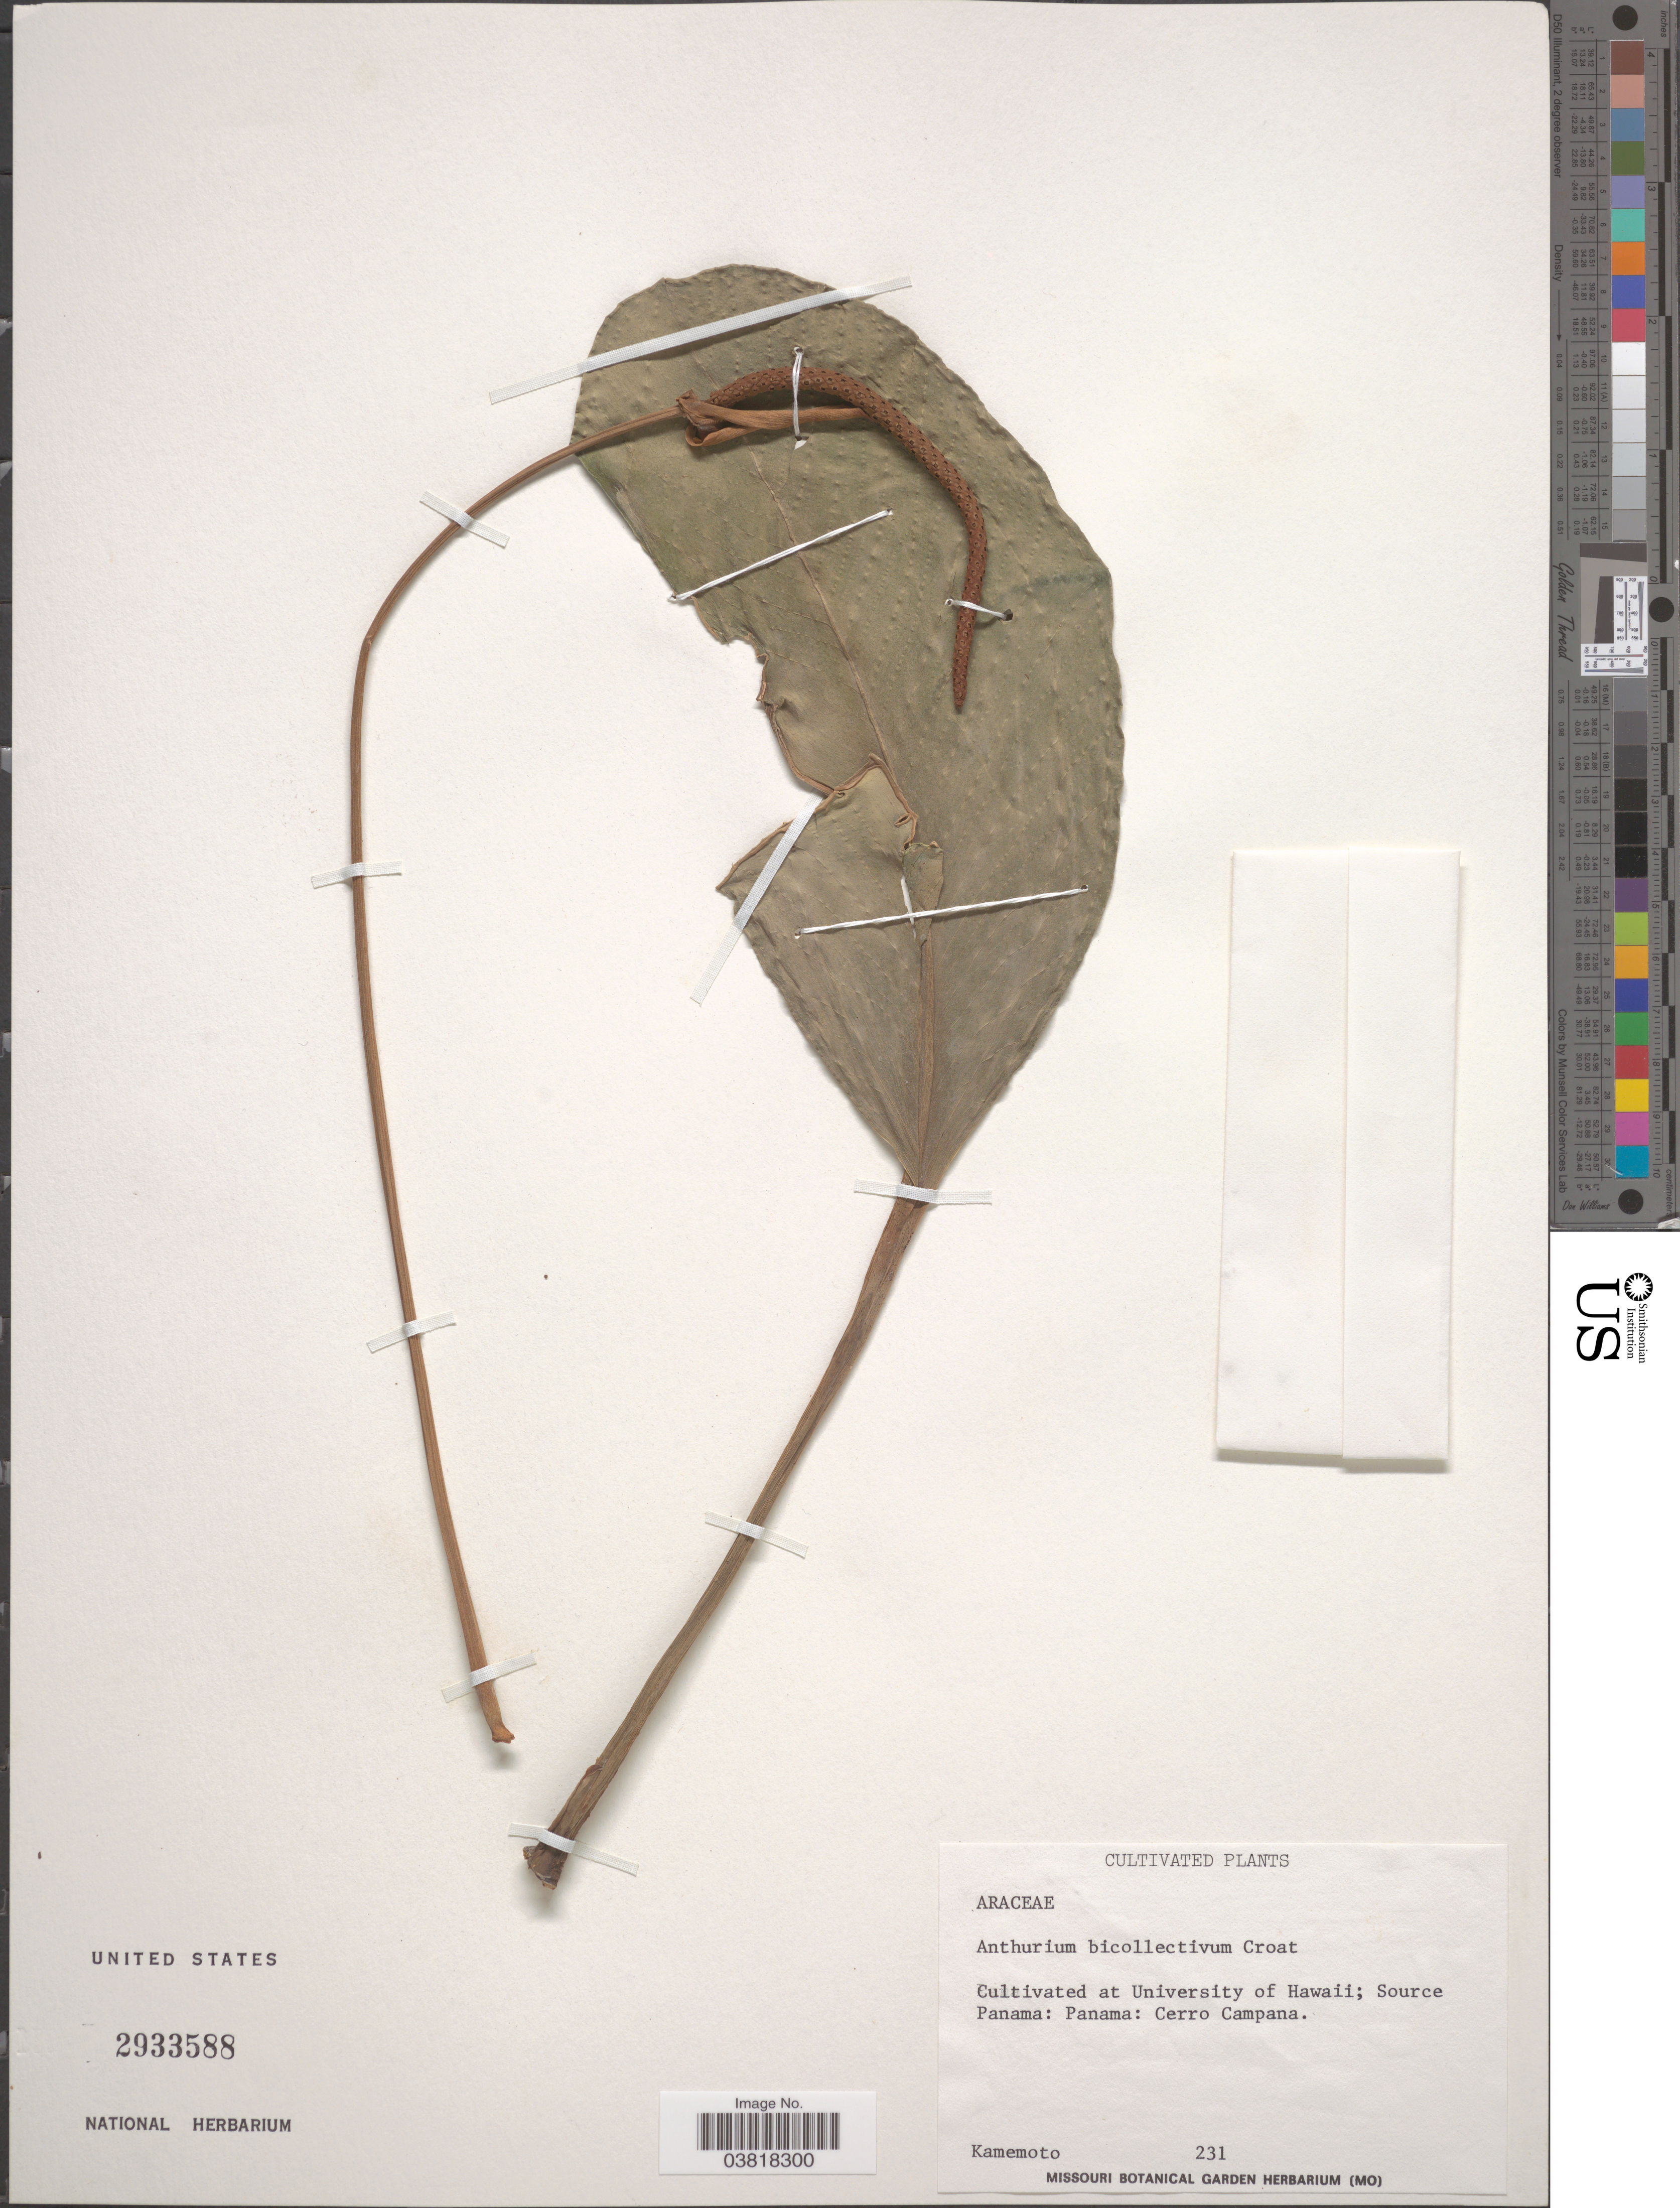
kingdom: Plantae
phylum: Tracheophyta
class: Liliopsida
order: Alismatales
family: Araceae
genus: Anthurium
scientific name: Anthurium bicollectivum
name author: Croat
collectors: Kamemoto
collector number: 231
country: United States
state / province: Hawaii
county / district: Honolulu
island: Oahu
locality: Cultivated at University of Hawaii.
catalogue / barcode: US 2933588